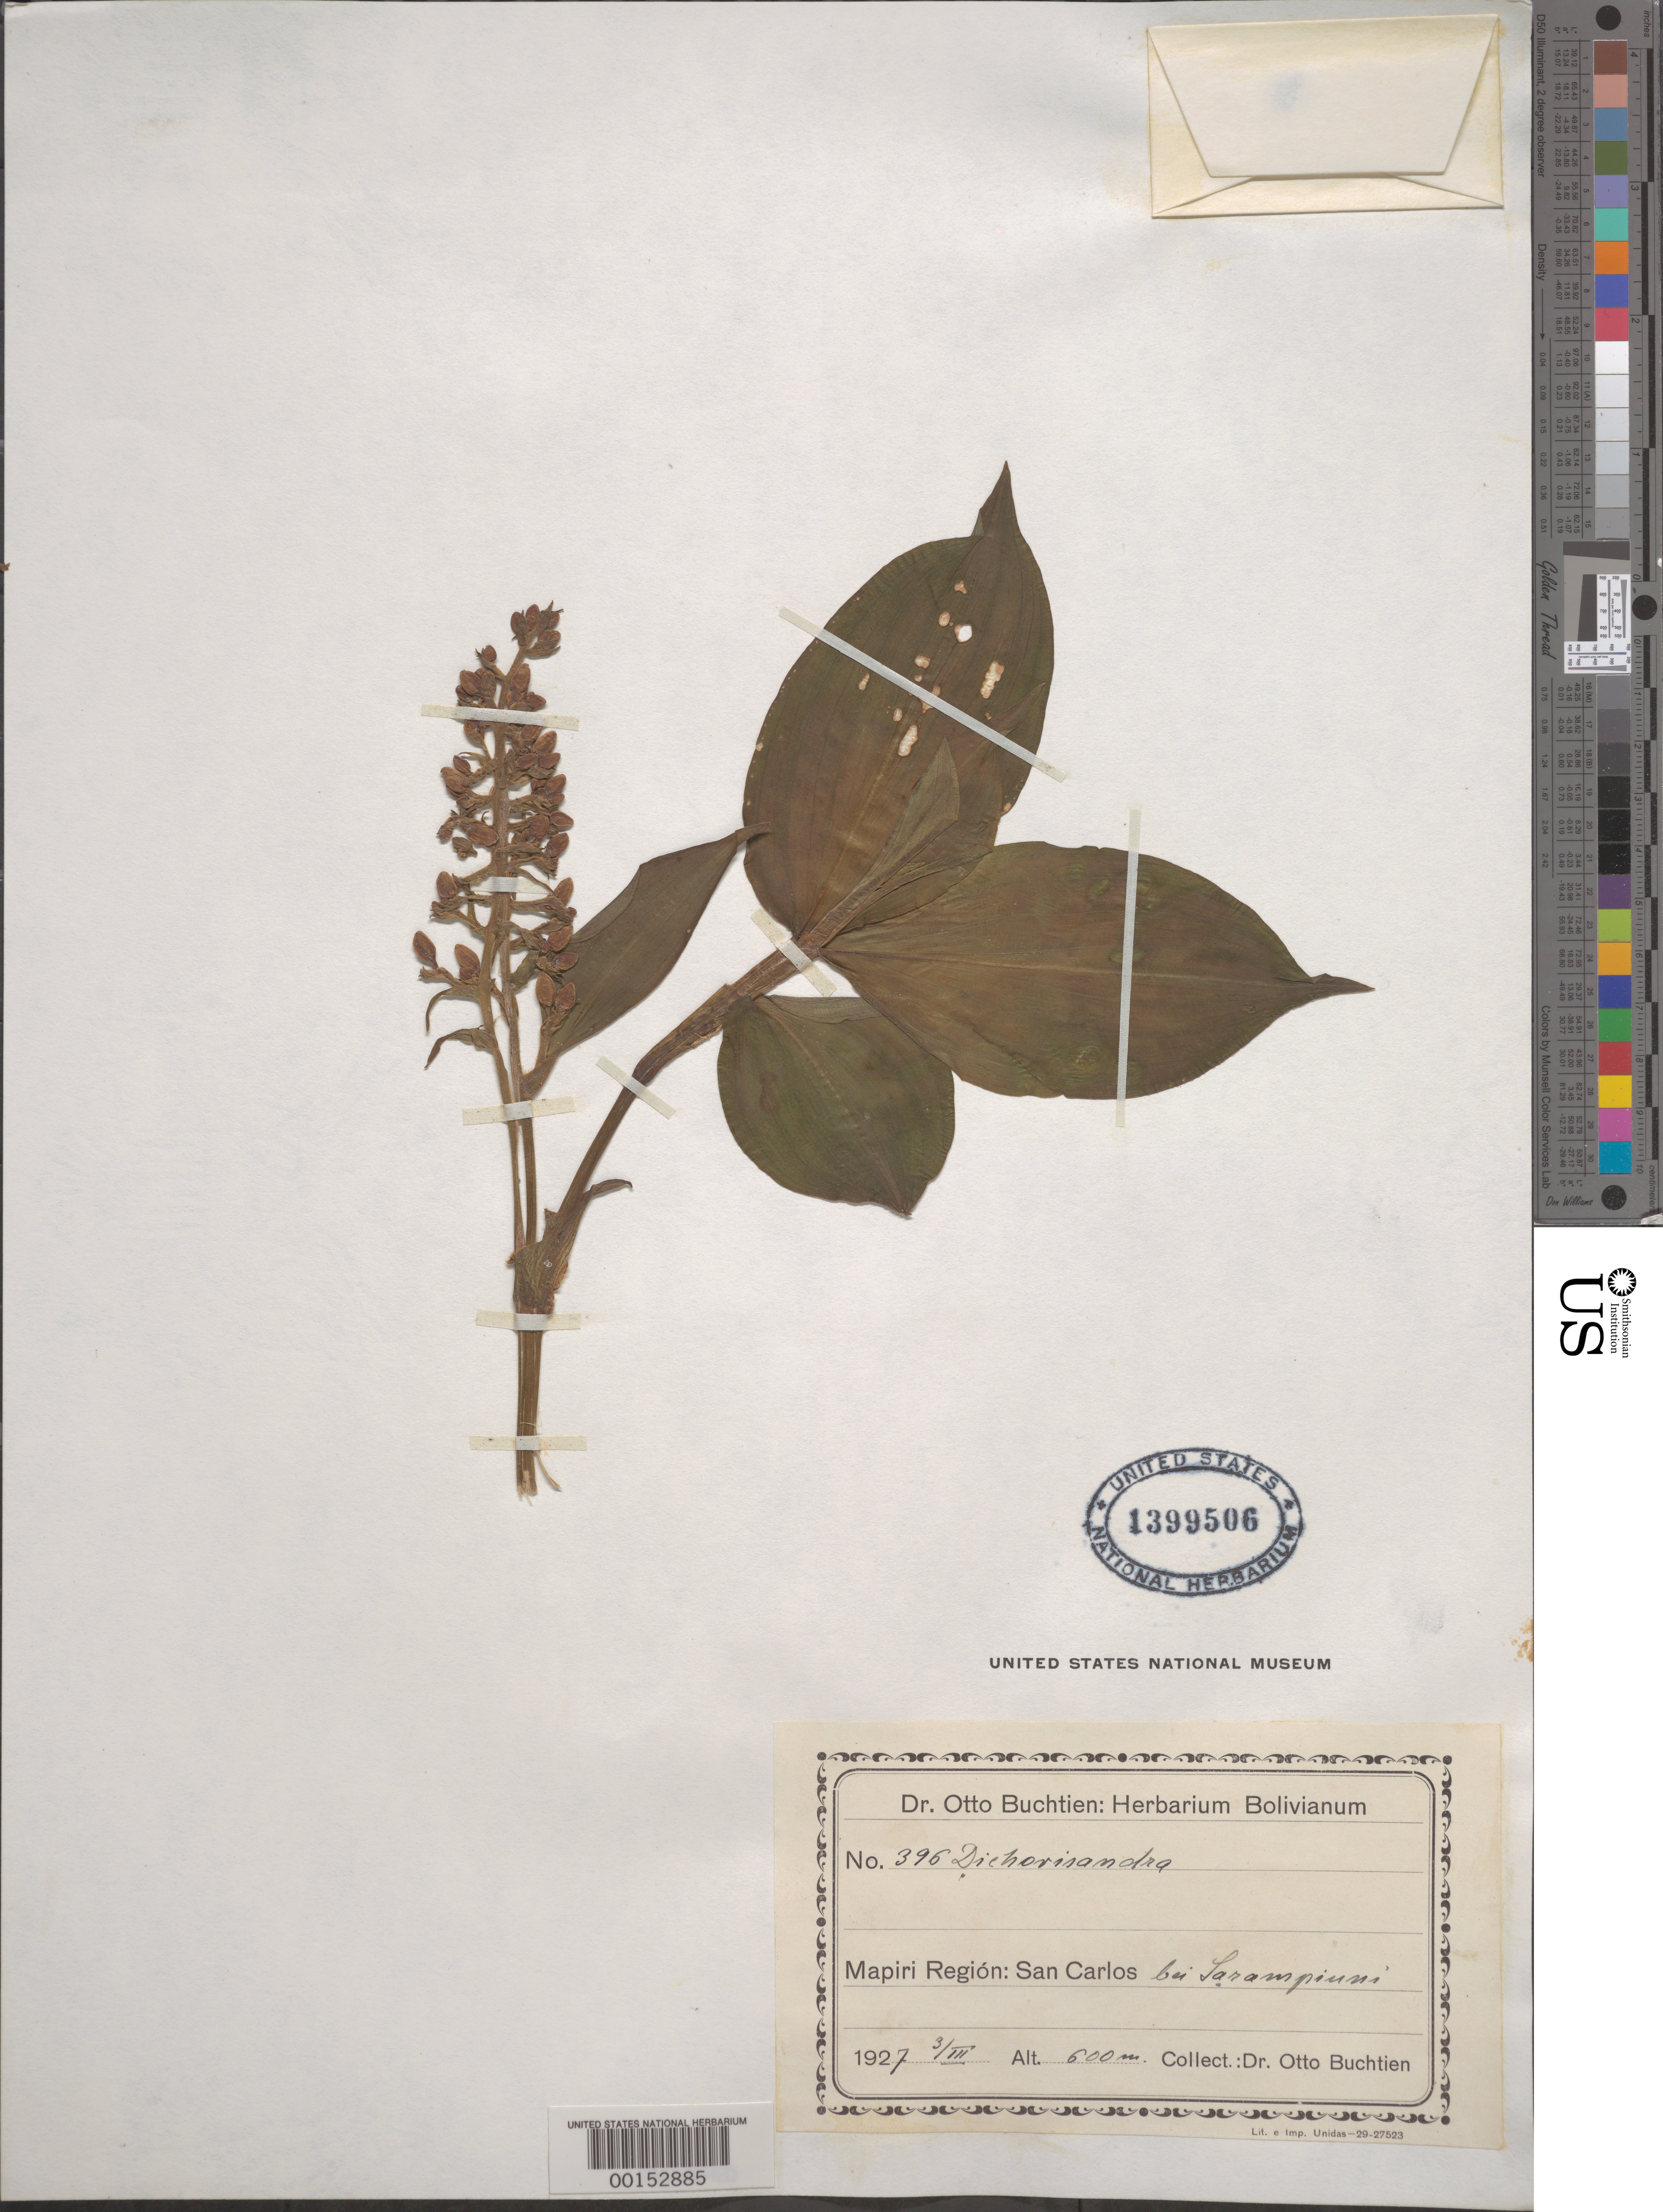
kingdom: Plantae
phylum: Tracheophyta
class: Liliopsida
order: Commelinales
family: Commelinaceae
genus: Dichorisandra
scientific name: Dichorisandra sp.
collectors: O. Buchtien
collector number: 396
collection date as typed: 03 Mar 1927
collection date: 1927-03-03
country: Bolivia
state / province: La Paz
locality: Mapiri, San Carlos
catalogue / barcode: US 1399506